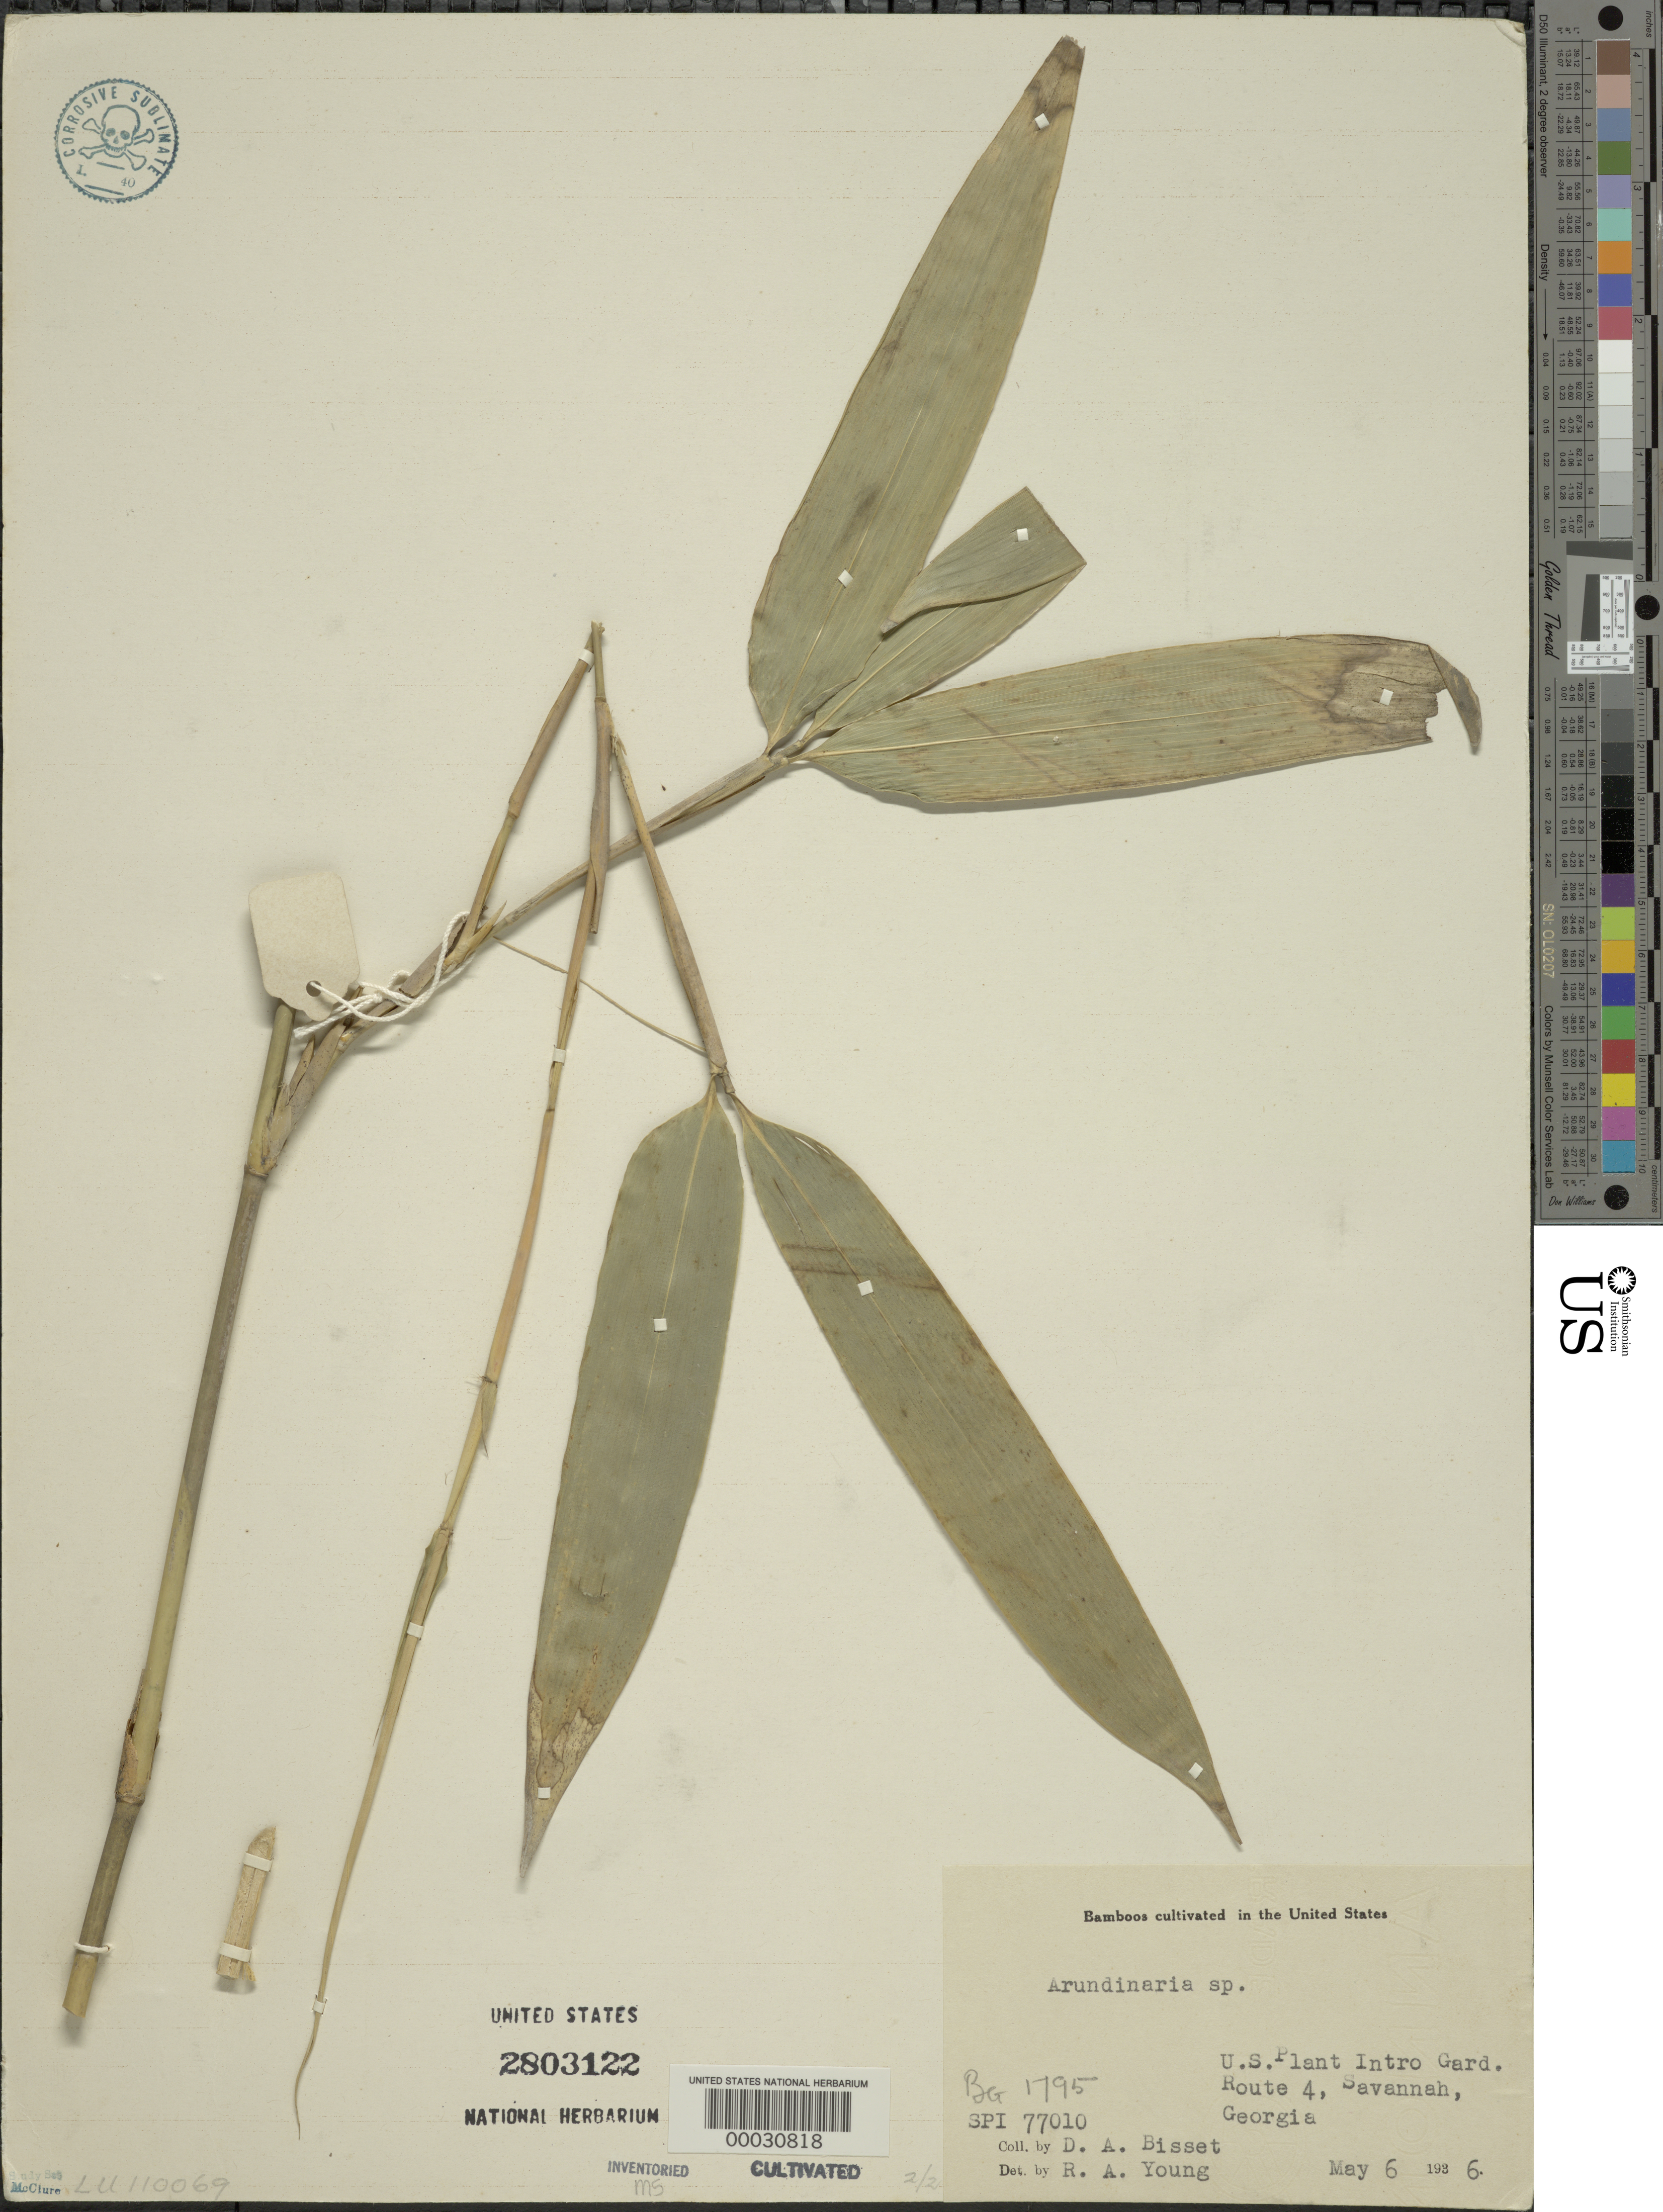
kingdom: Plantae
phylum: Tracheophyta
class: Liliopsida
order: Poales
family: Poaceae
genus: Arundinaria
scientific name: Arundinaria sp.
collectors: D. Bisset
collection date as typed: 06 May 1936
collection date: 1936-05-06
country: United States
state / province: Georgia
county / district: Chatham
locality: U.s.d.a. plant introduction station-savannah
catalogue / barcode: US 2803122